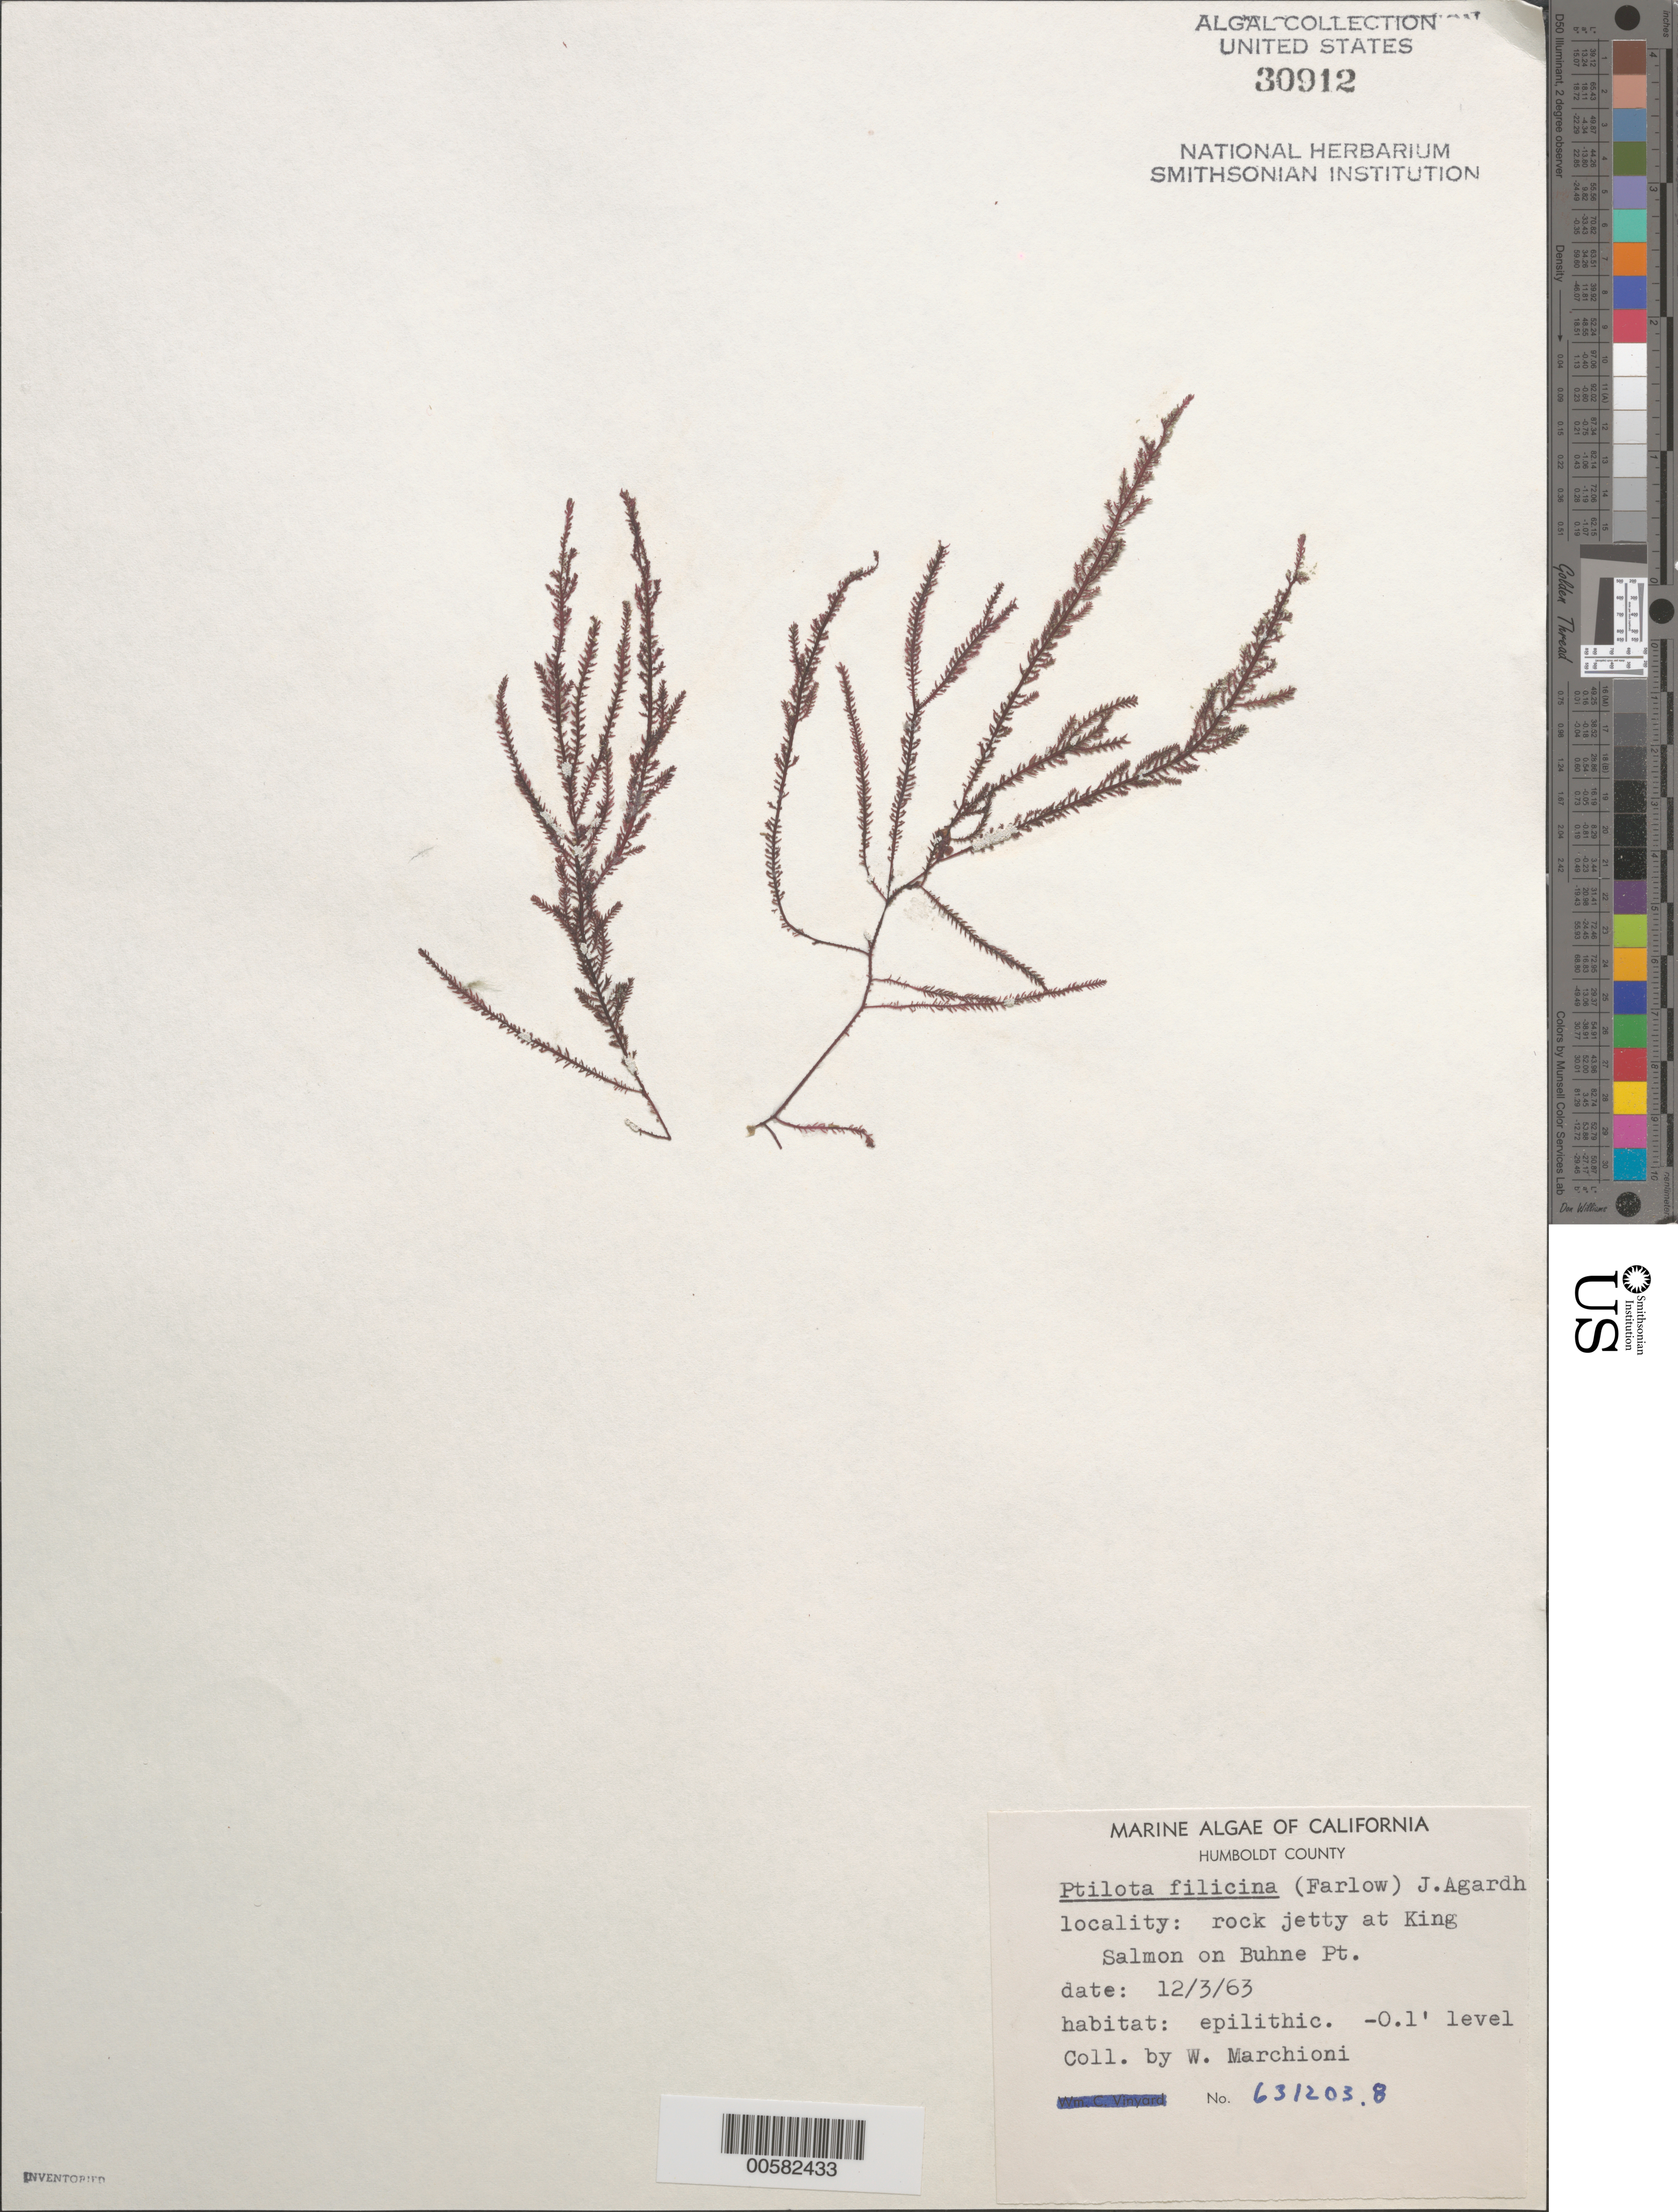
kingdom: Plantae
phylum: Rhodophyta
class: Florideophyceae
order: Ceramiales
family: Wrangeliaceae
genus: Ptilota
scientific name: Ptilota filicina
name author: J. Agardh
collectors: W. Marchioni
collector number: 631203.8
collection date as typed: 12 Mar 1963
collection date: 1963-03-12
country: United States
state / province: California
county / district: Humboldt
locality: King Salmon, Buhne Point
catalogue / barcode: US 30912